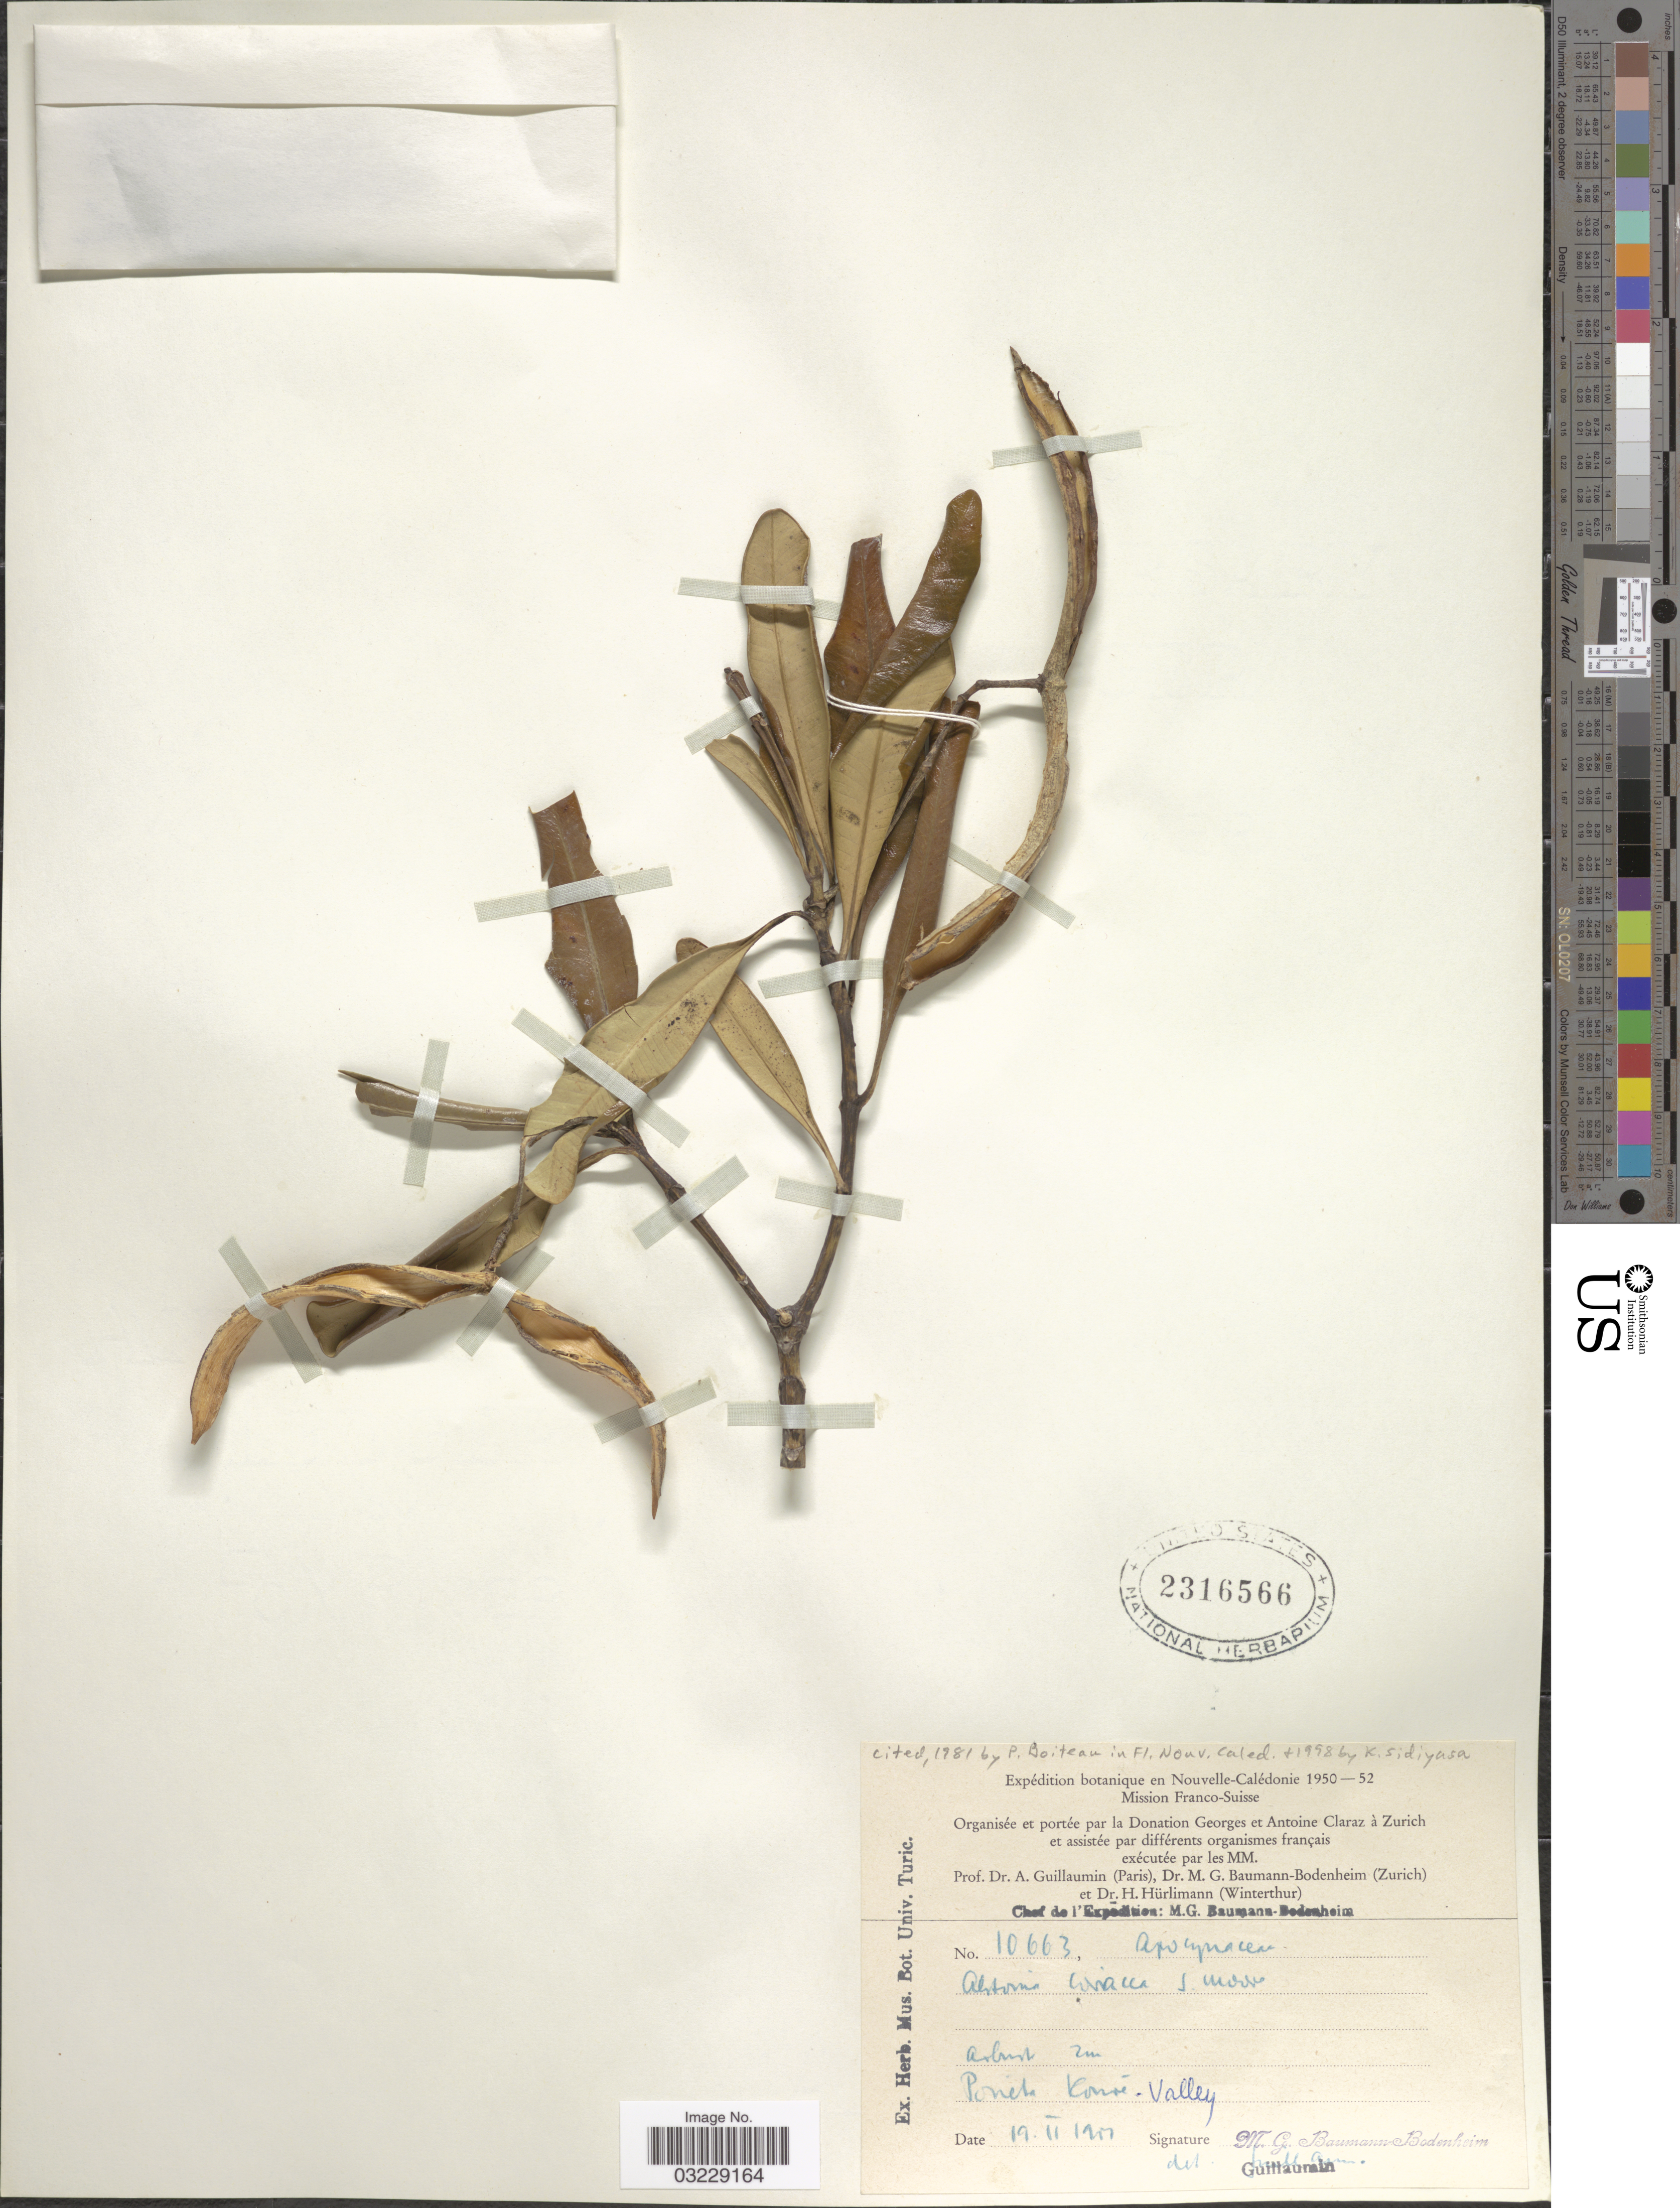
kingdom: Plantae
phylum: Tracheophyta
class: Magnoliopsida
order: Gentianales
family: Apocynaceae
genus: Alstonia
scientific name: Alstonia coriacea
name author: Pancher ex S. Moore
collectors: M. G. Baumann-Bodenheim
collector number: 10663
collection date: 1951-02-19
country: New Caledonia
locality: Pouéta Kouré Valley.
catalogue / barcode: US 2316566